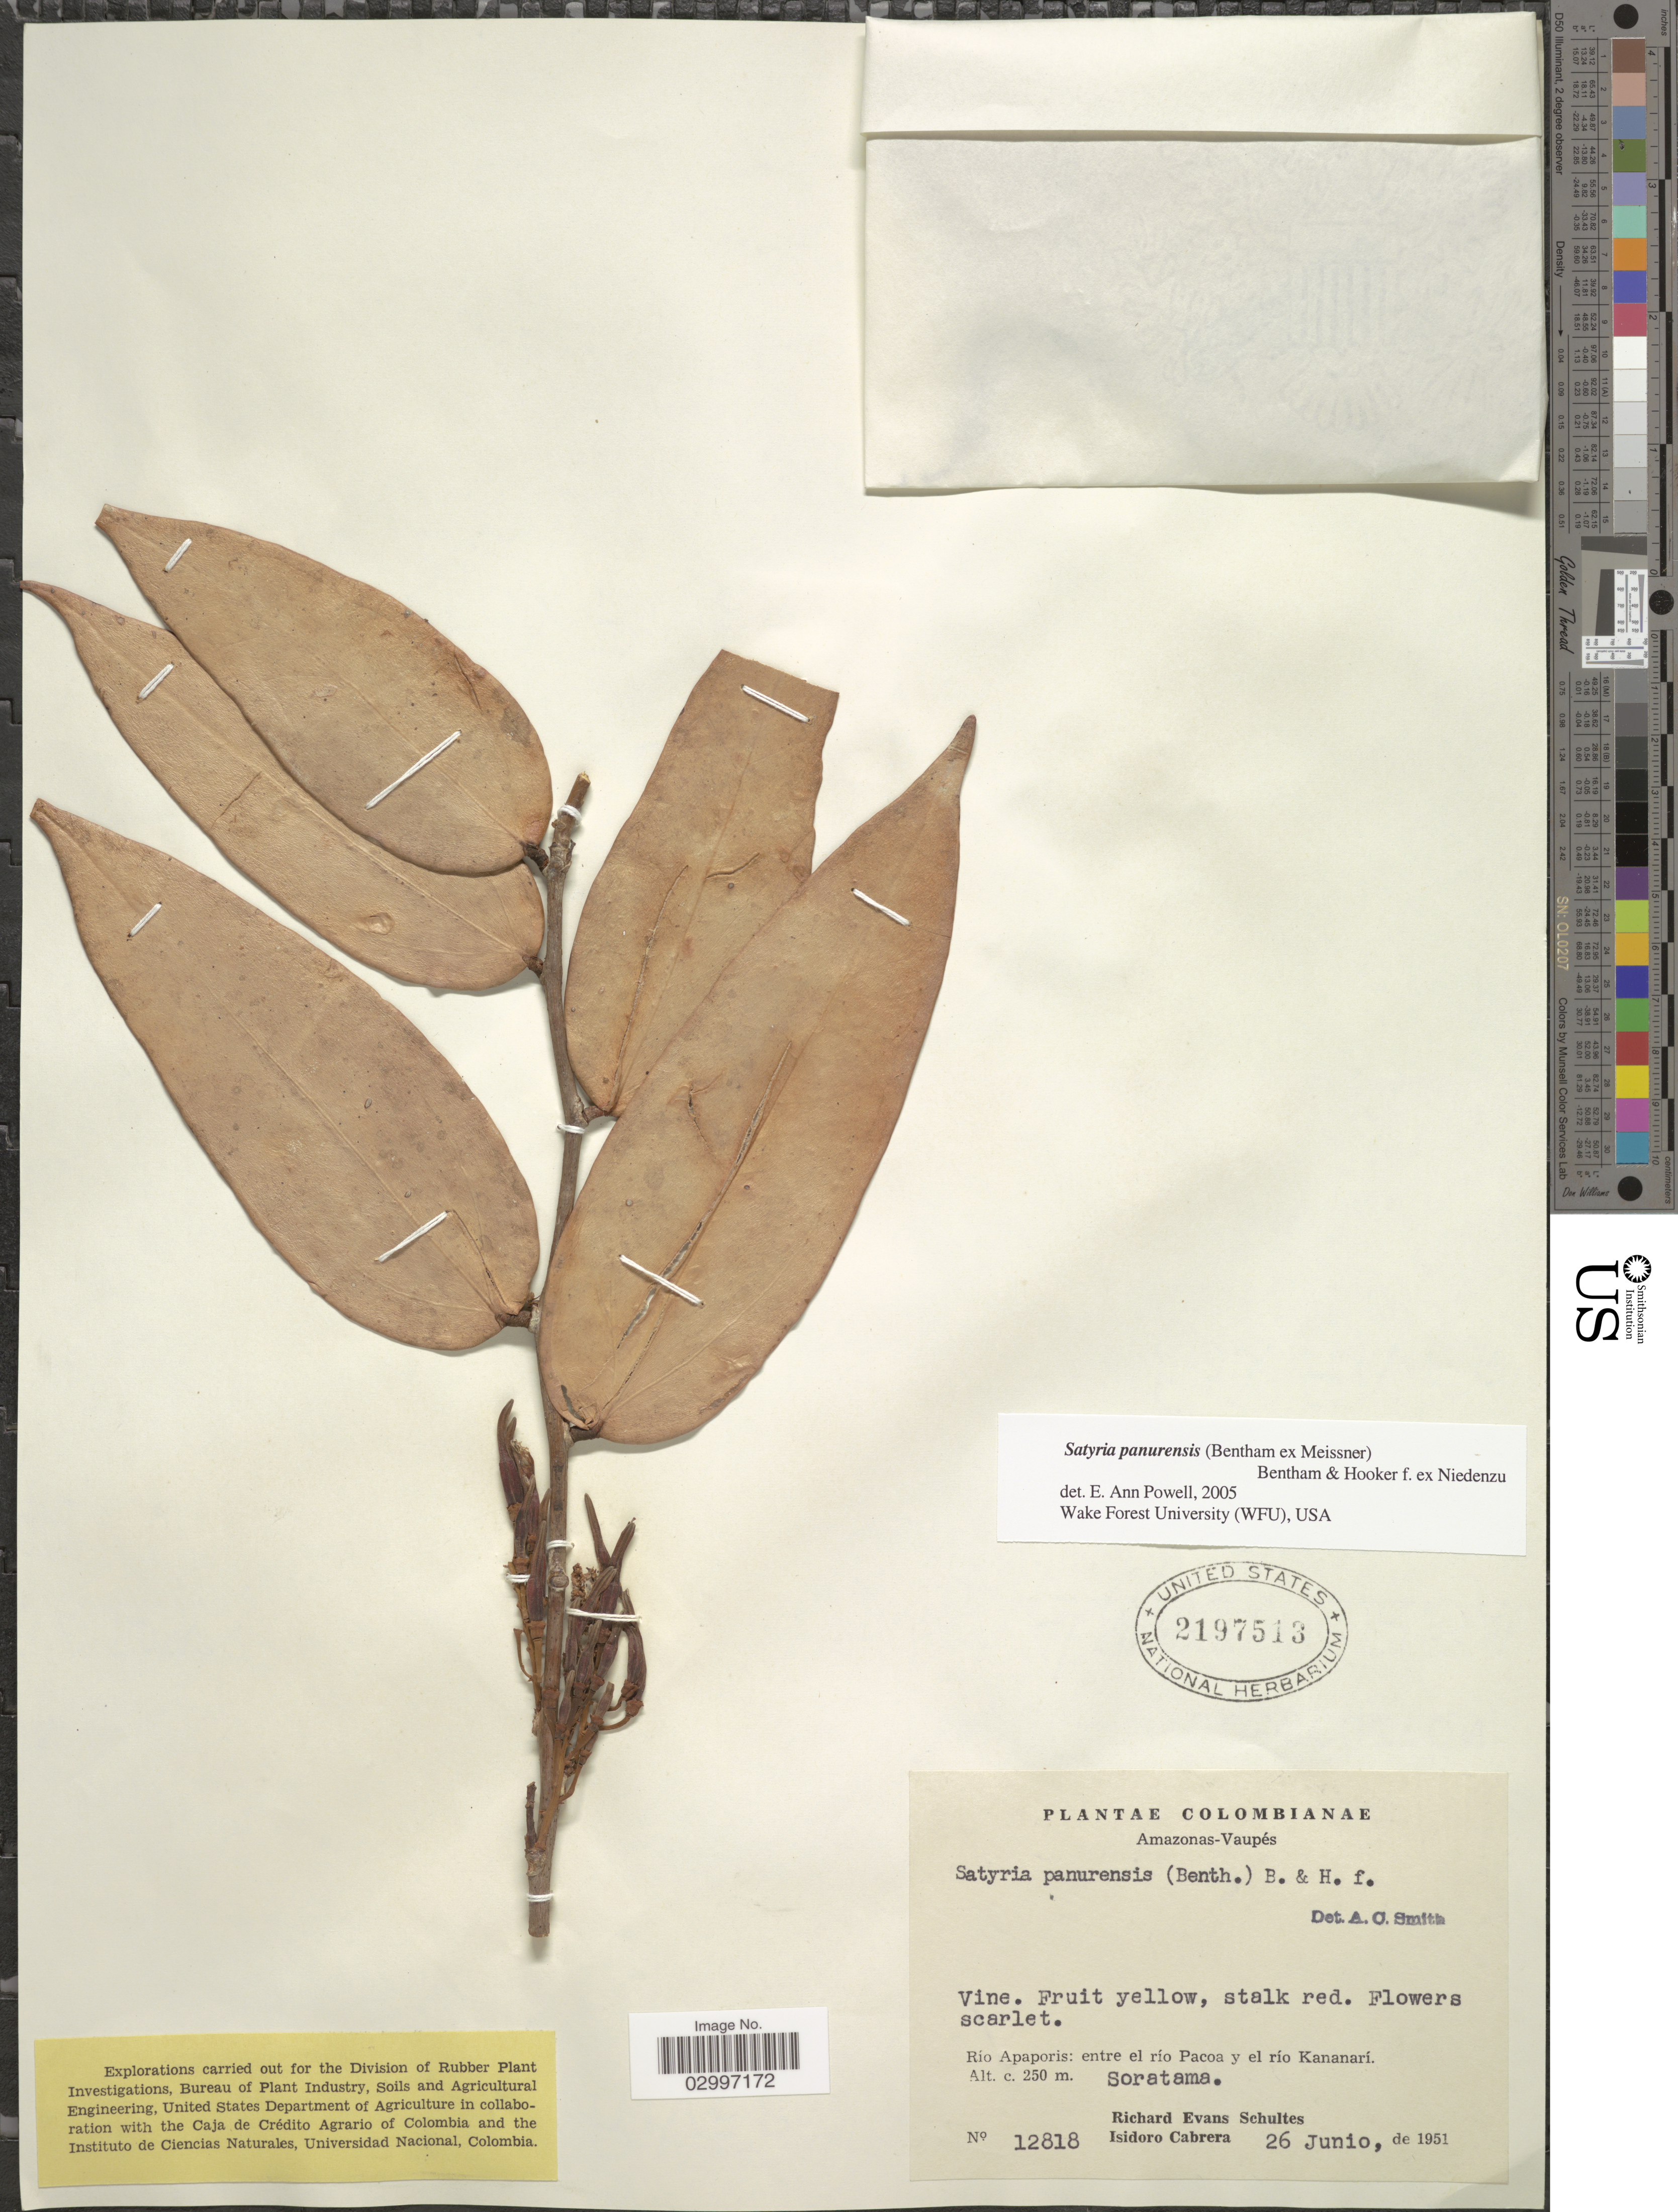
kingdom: Plantae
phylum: Tracheophyta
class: Magnoliopsida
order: Ericales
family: Ericaceae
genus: Satyria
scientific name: Satyria panurensis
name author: (Benth. ex Meisn.) Benth. & Hook. f. ex Nied.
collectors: R. E. Schultes & I. Cabrera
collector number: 12818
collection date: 1951-06-26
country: Colombia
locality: Amazonas-Vaupés, Río Apaporis: entre el río Pacoa y el río Kananarí, Soratama.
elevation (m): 250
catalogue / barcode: US 2197513